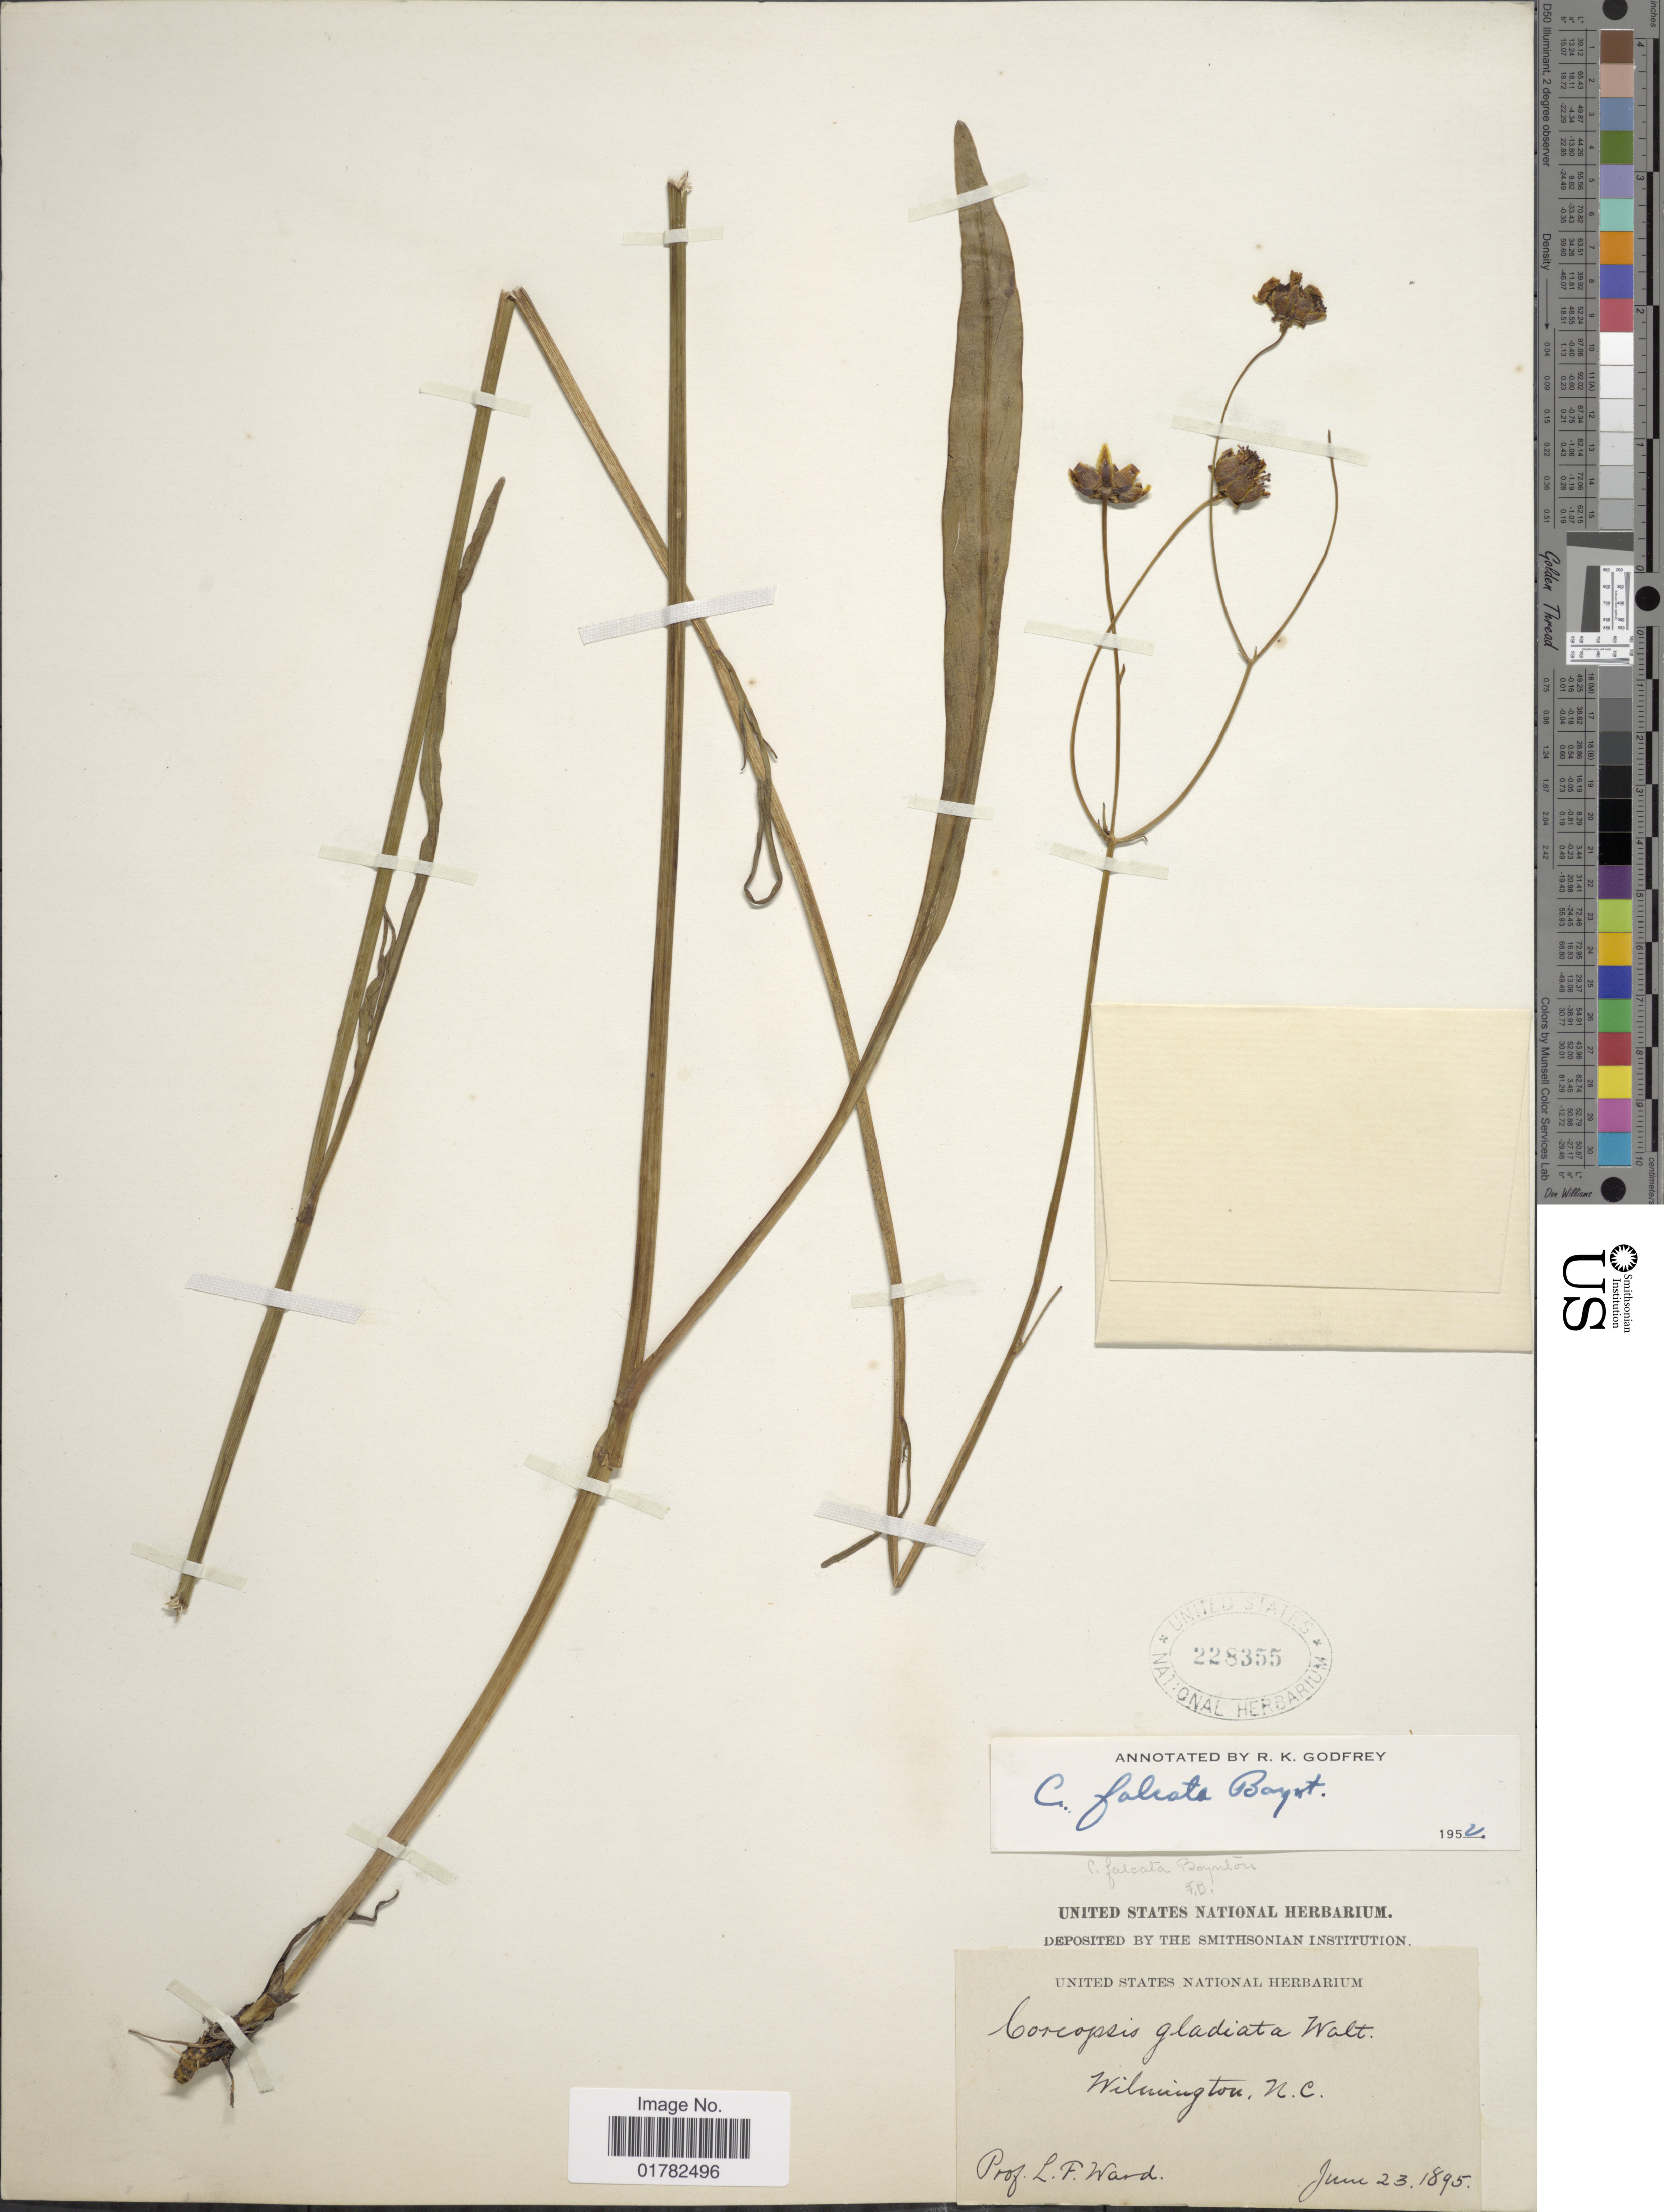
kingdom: Plantae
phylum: Tracheophyta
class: Magnoliopsida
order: Asterales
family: Asteraceae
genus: Coreopsis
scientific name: Coreopsis falcata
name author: F.E. Boynton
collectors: L. Ward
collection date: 1895-06-23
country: United States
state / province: North Carolina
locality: Wilmington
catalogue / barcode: US 228355